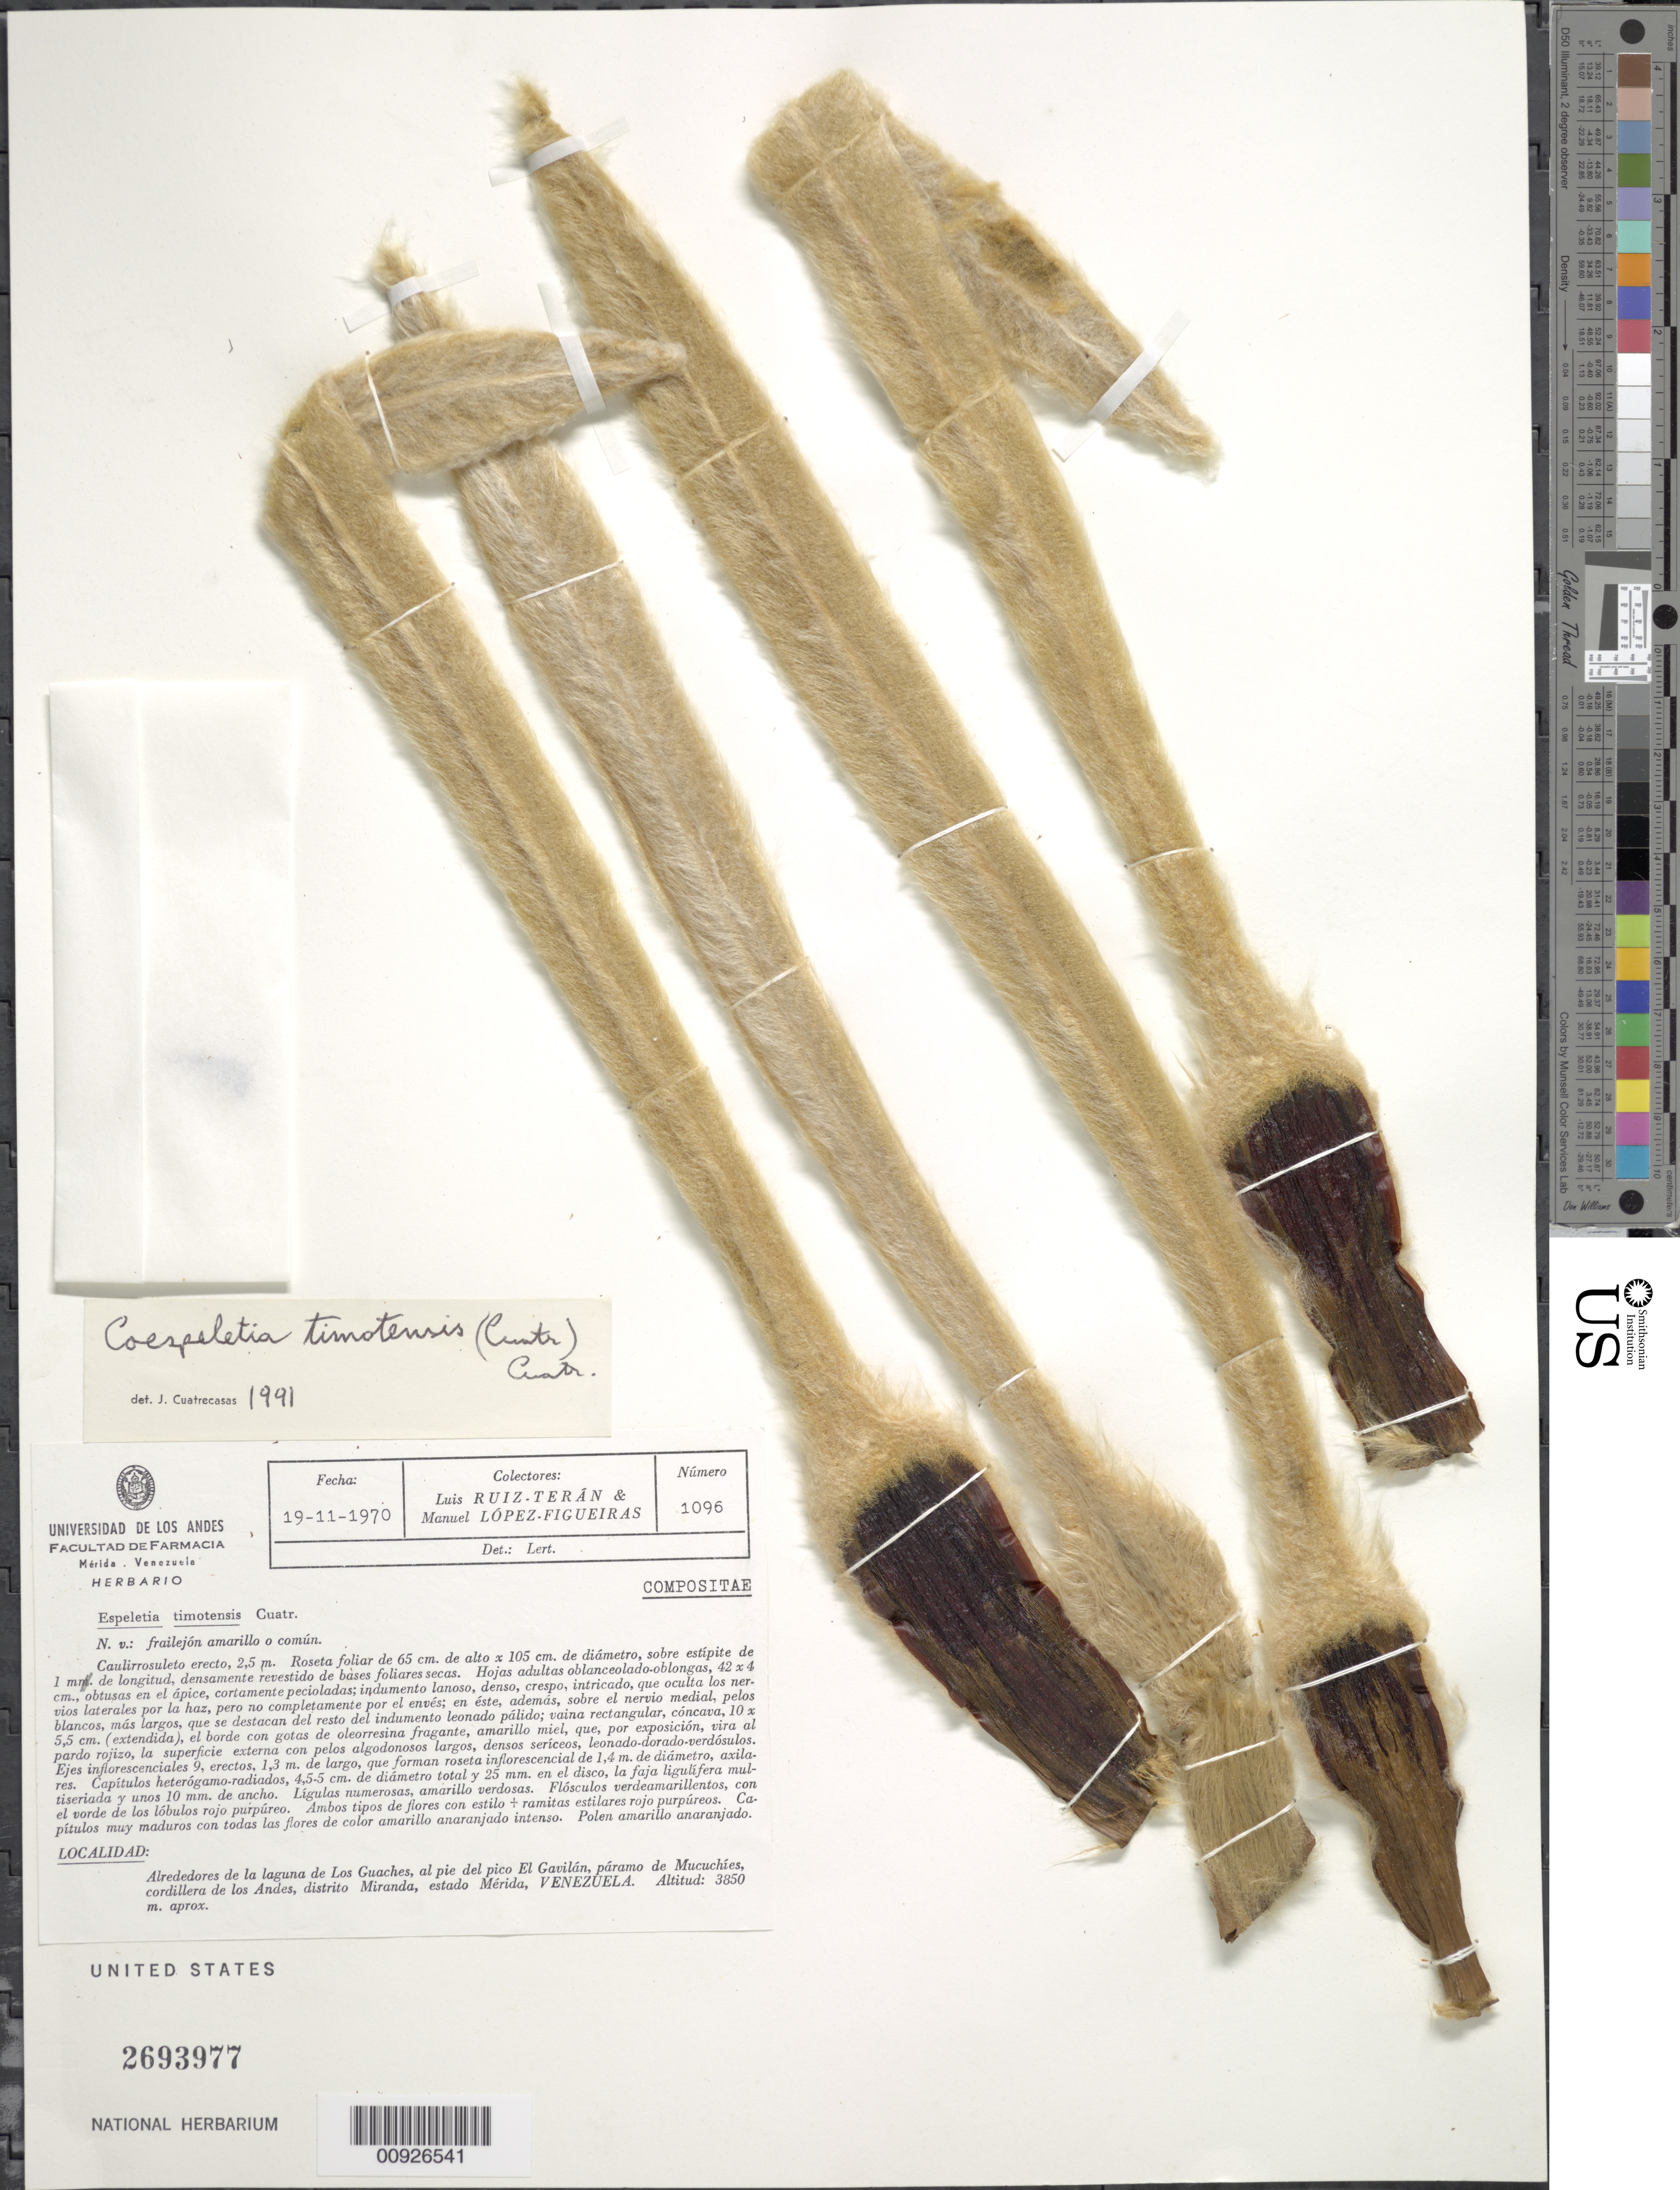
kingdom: Plantae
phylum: Tracheophyta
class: Magnoliopsida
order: Asterales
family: Asteraceae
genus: Coespeletia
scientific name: Coespeletia timotensis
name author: (Cuatrec.) Cuatrec.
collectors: L. E. Ruíz-Terán & M. López Figueiras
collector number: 1096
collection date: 1970-11-19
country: Venezuela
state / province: Mérida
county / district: Miranda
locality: P. de Mucuchíes. Alrededor de la Laguna de Los Guaches, al pie del Pico El Gavilán.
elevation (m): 3850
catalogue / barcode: US 2693977